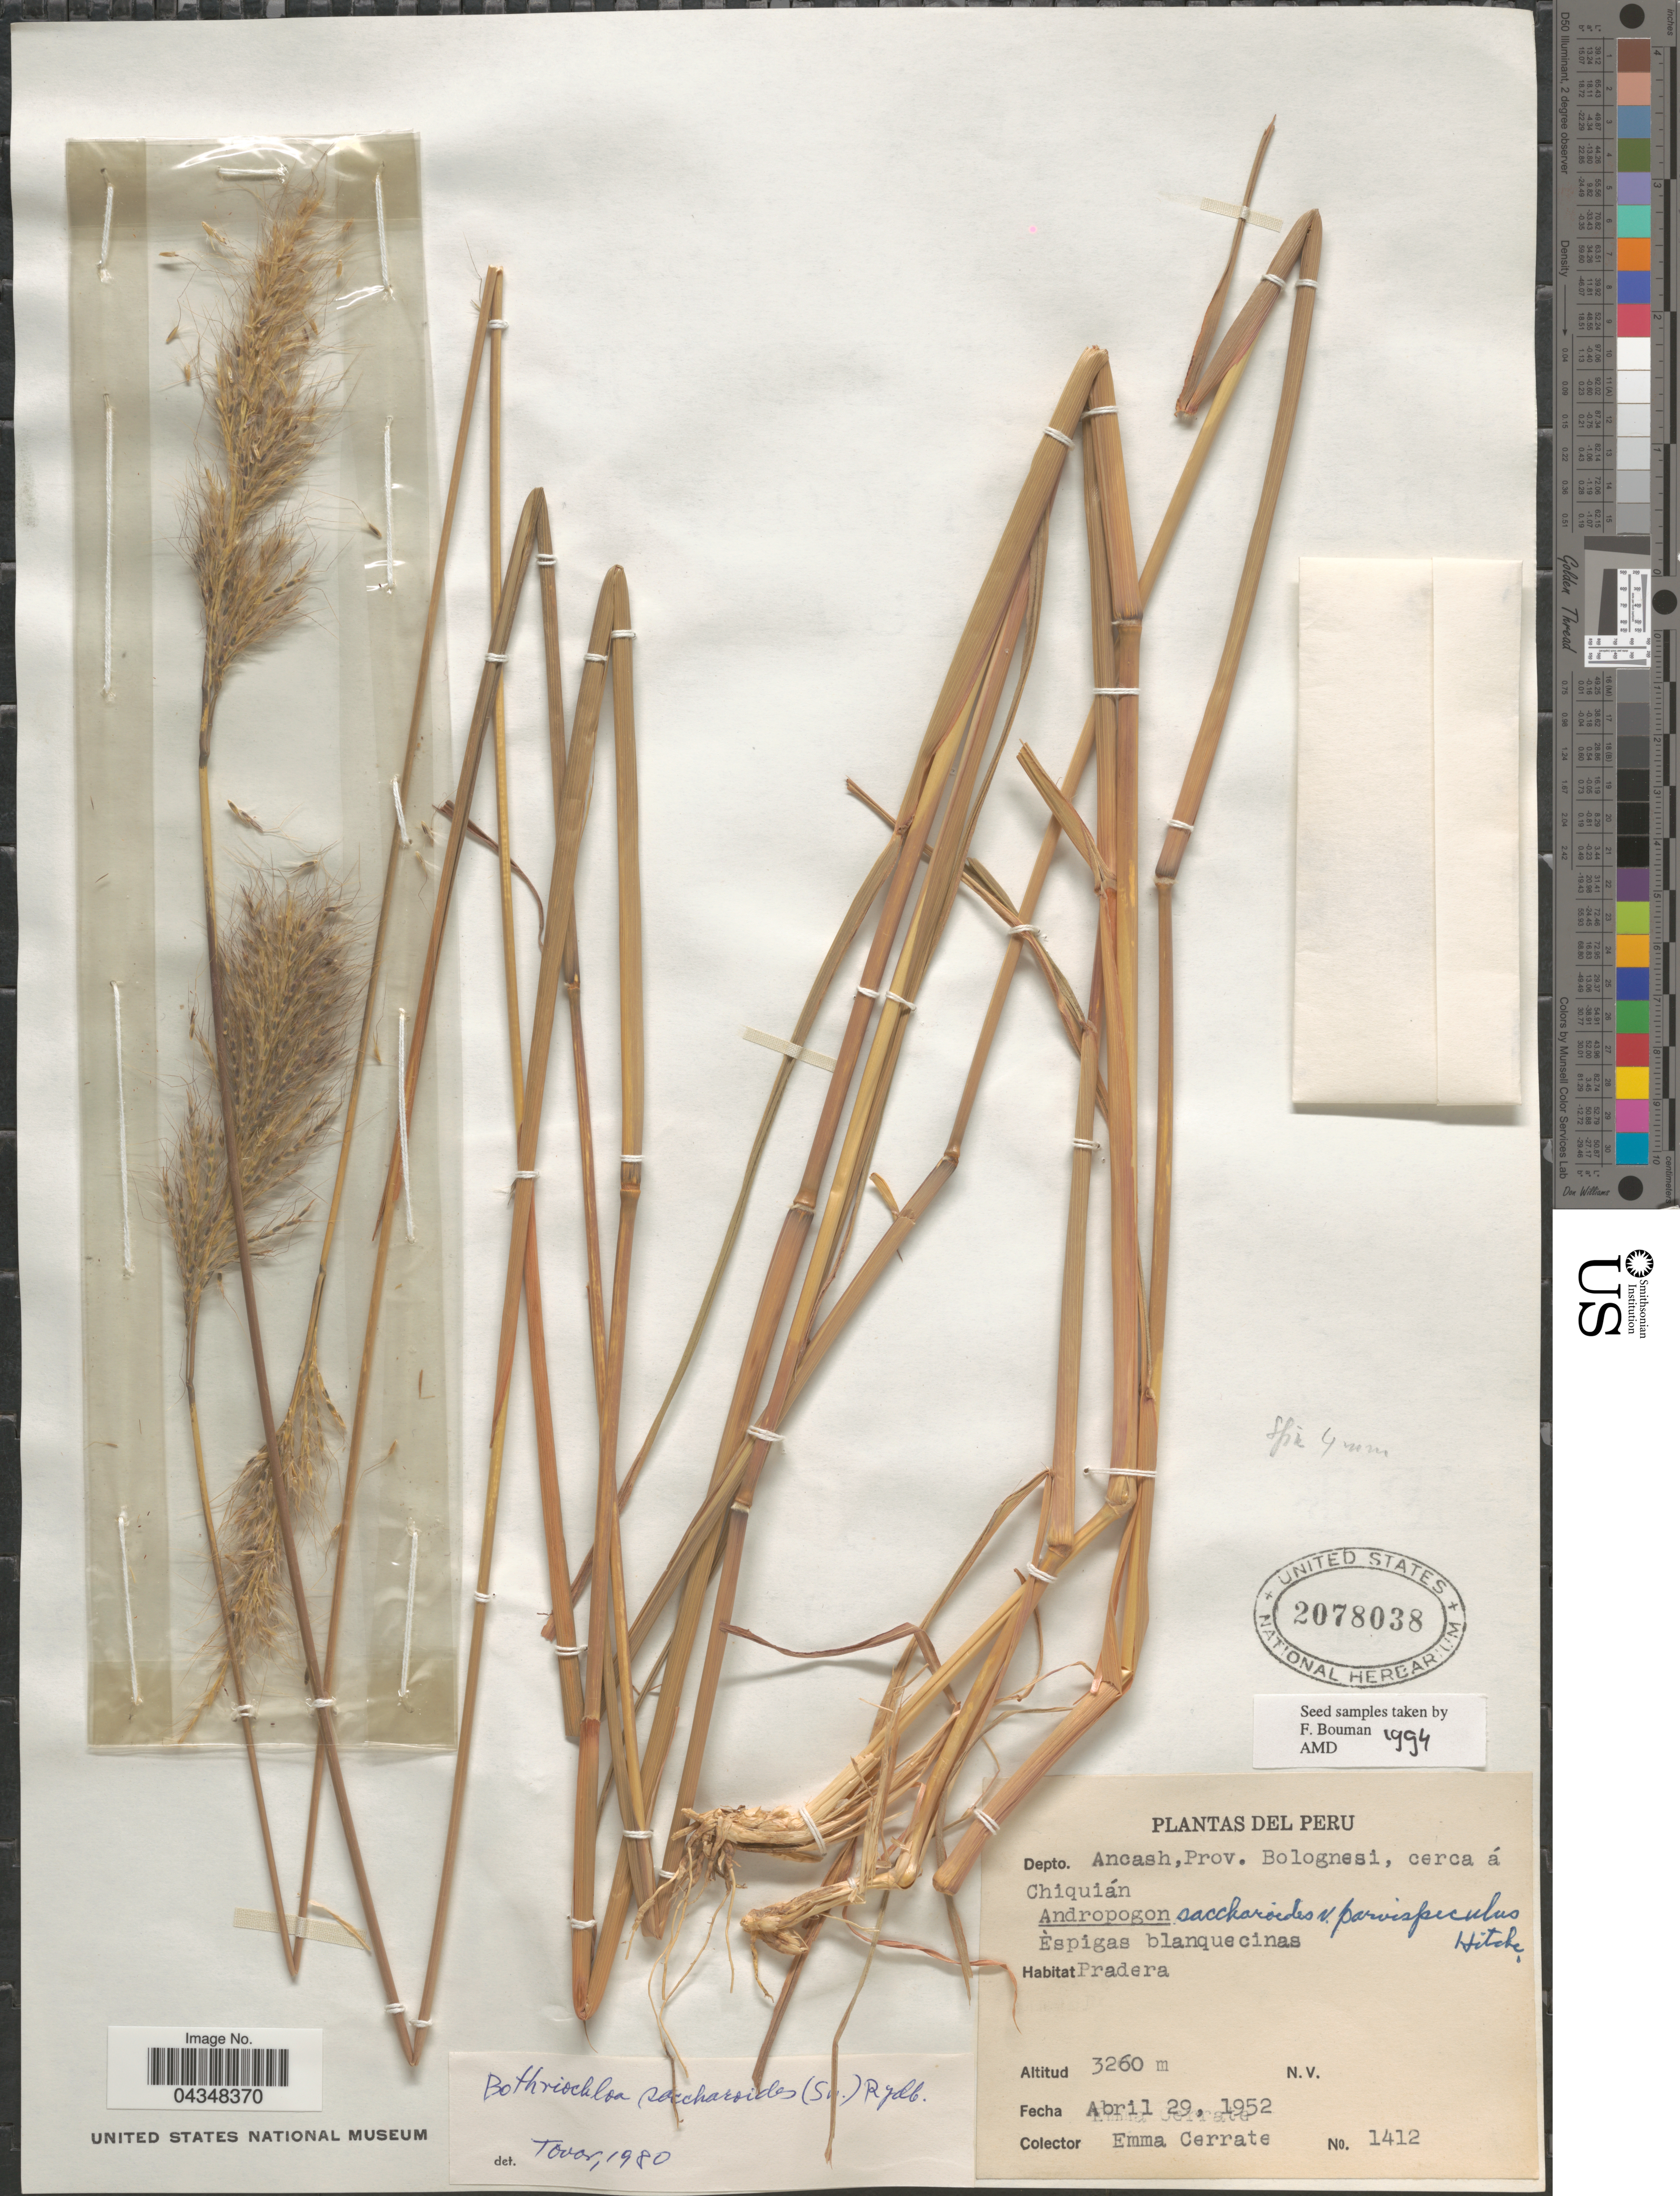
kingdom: Plantae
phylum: Tracheophyta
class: Liliopsida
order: Poales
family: Poaceae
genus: Bothriochloa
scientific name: Bothriochloa saccharoides var. parvispicula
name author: (Hitchc.) Tovar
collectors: E. Cerrate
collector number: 1412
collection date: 1952-04-29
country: Peru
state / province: Ancash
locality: Depto. Ancash, Prov. Bolognesi, cerca á Chiquián.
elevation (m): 3260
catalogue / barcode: US 2078038